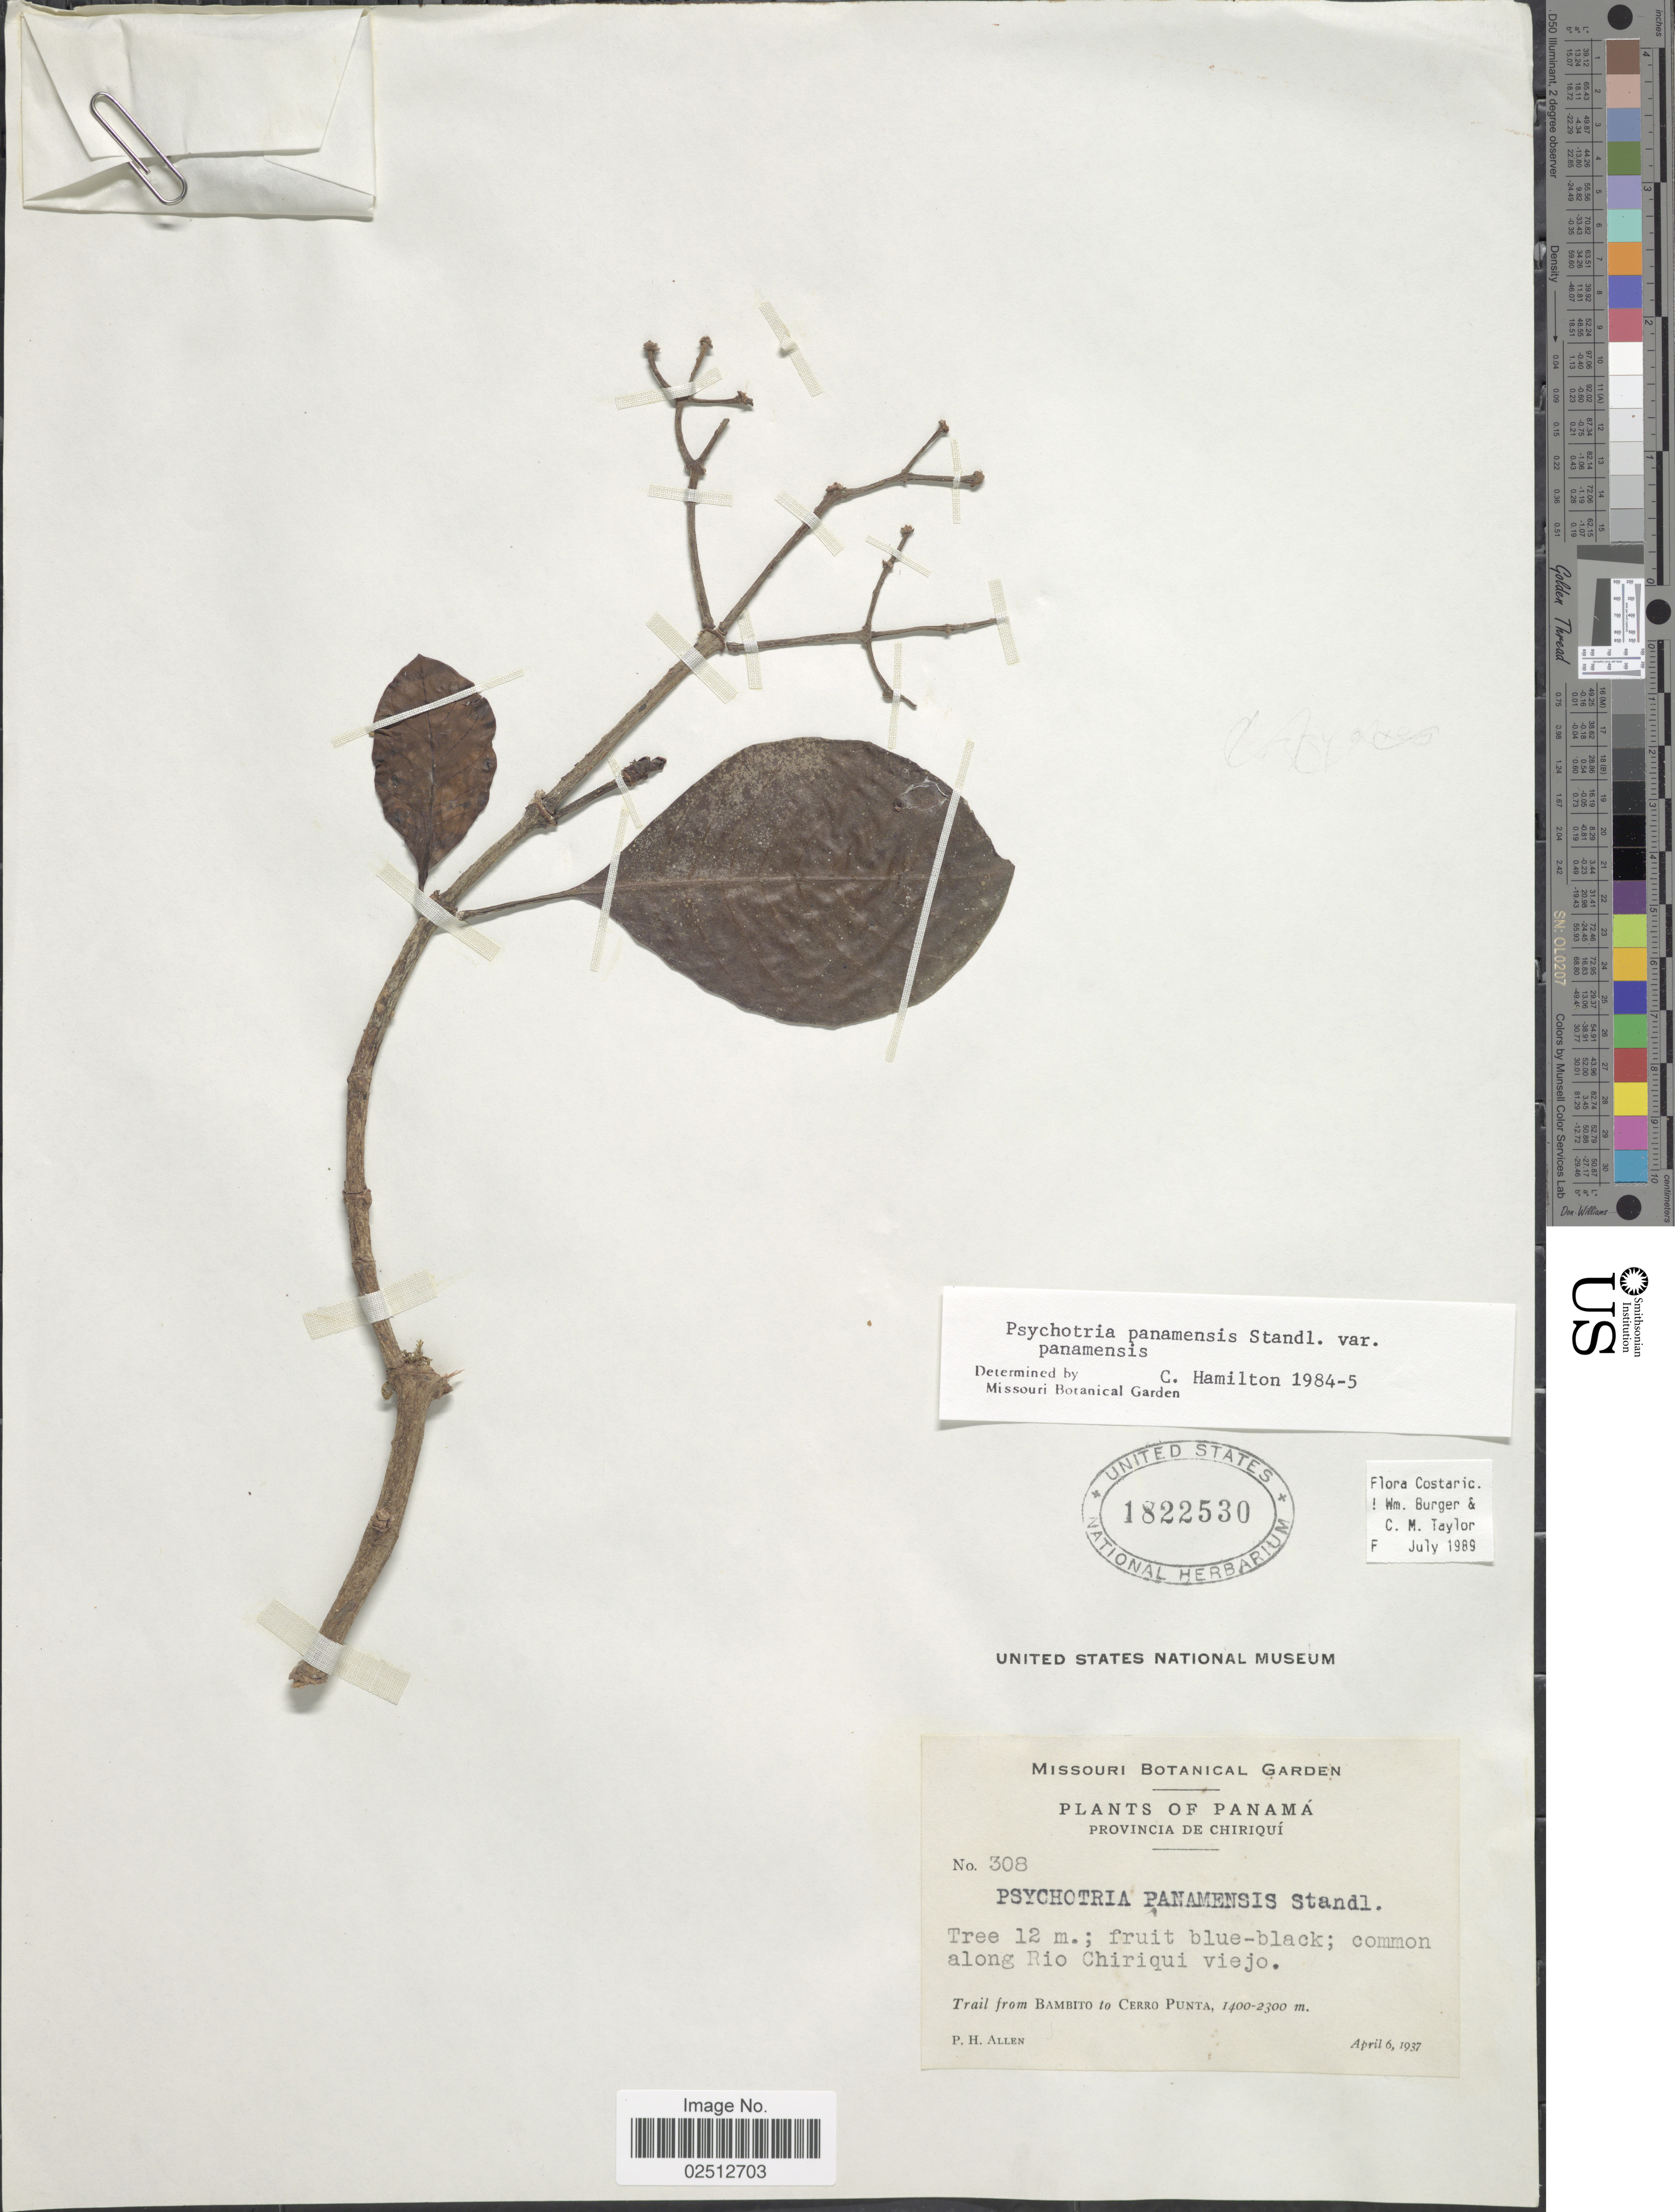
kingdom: Plantae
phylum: Tracheophyta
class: Magnoliopsida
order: Gentianales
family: Rubiaceae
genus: Psychotria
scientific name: Psychotria panamensis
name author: Standl.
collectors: P. H. Allen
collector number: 308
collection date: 1937-04-06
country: Panama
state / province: Chiriqui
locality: Common along Rio Chiriqui viejo, Trail from Bambito to Cerro Punta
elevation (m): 1400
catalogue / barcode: US 1822530